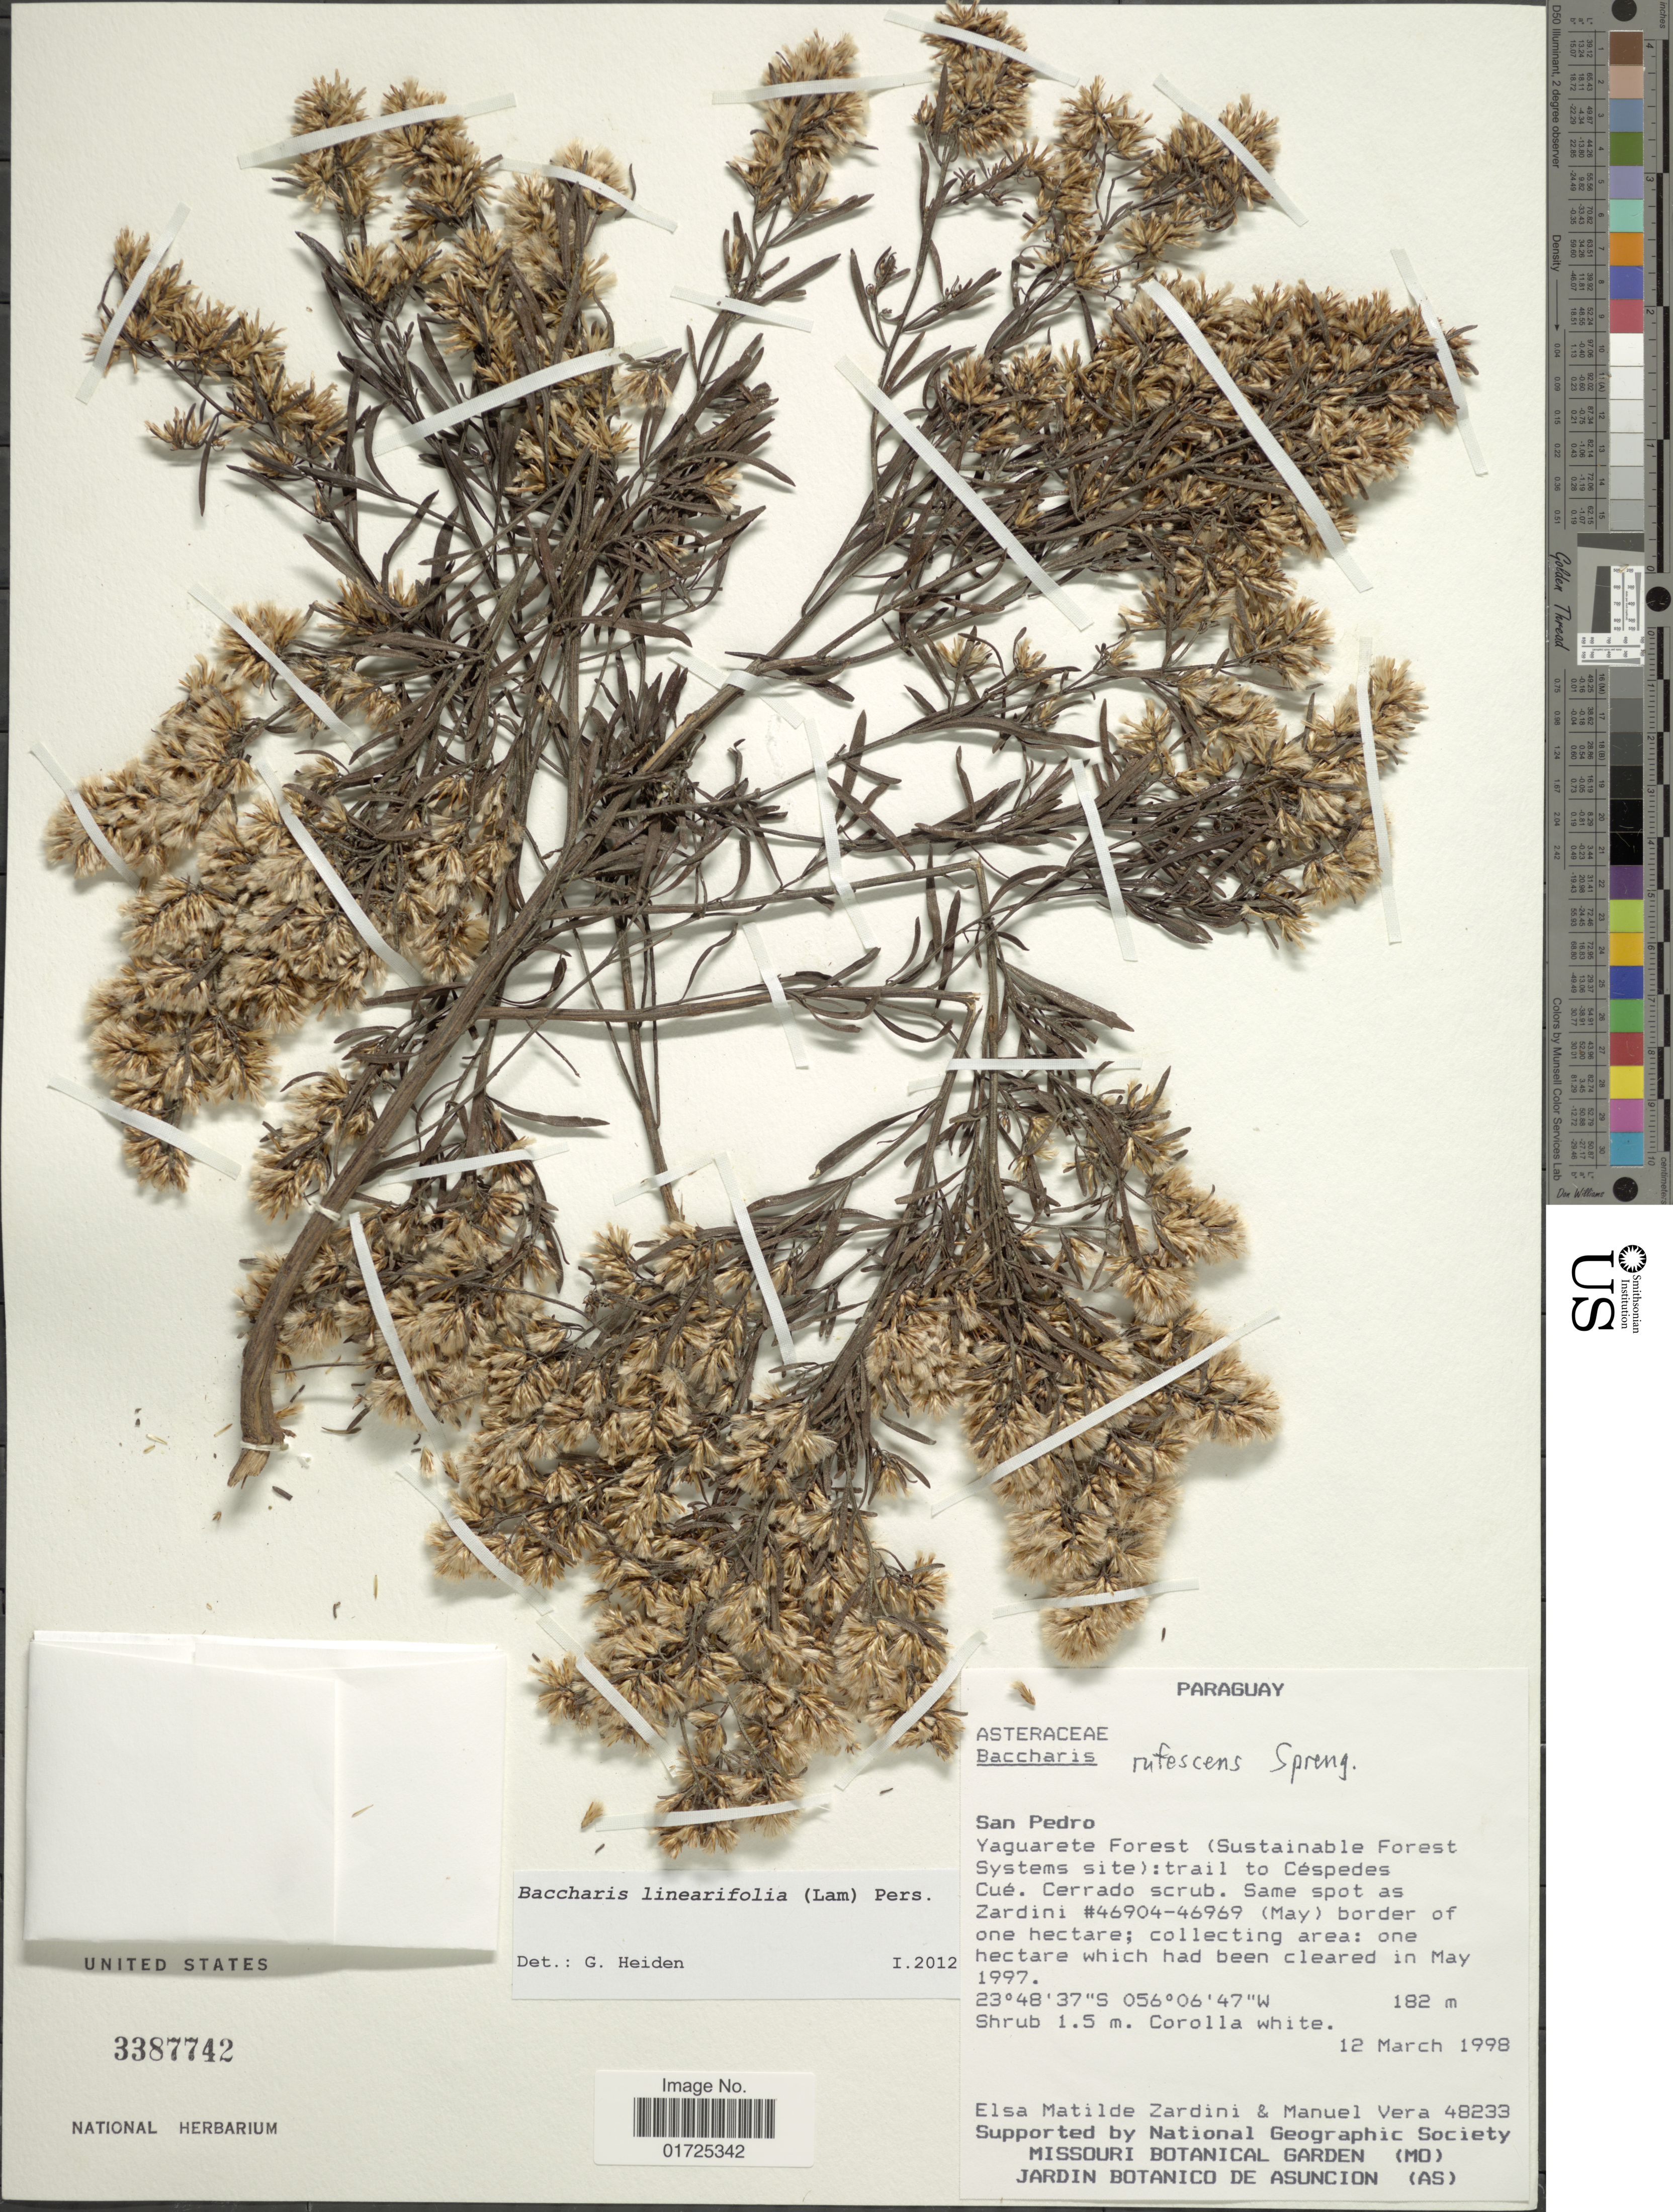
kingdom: Plantae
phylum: Tracheophyta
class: Magnoliopsida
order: Asterales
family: Asteraceae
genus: Baccharis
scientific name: Baccharis linearifolia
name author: (Lam.) Pers.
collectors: E. M. Zardini & M. Vera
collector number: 48233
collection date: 1998-03-12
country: Paraguay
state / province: San Pedro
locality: San Pedro. Yaguarete Forest (Sustainable Forest Systems site): trail to Céspedes Cué. Cerrado scrub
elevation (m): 182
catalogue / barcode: US 3387742